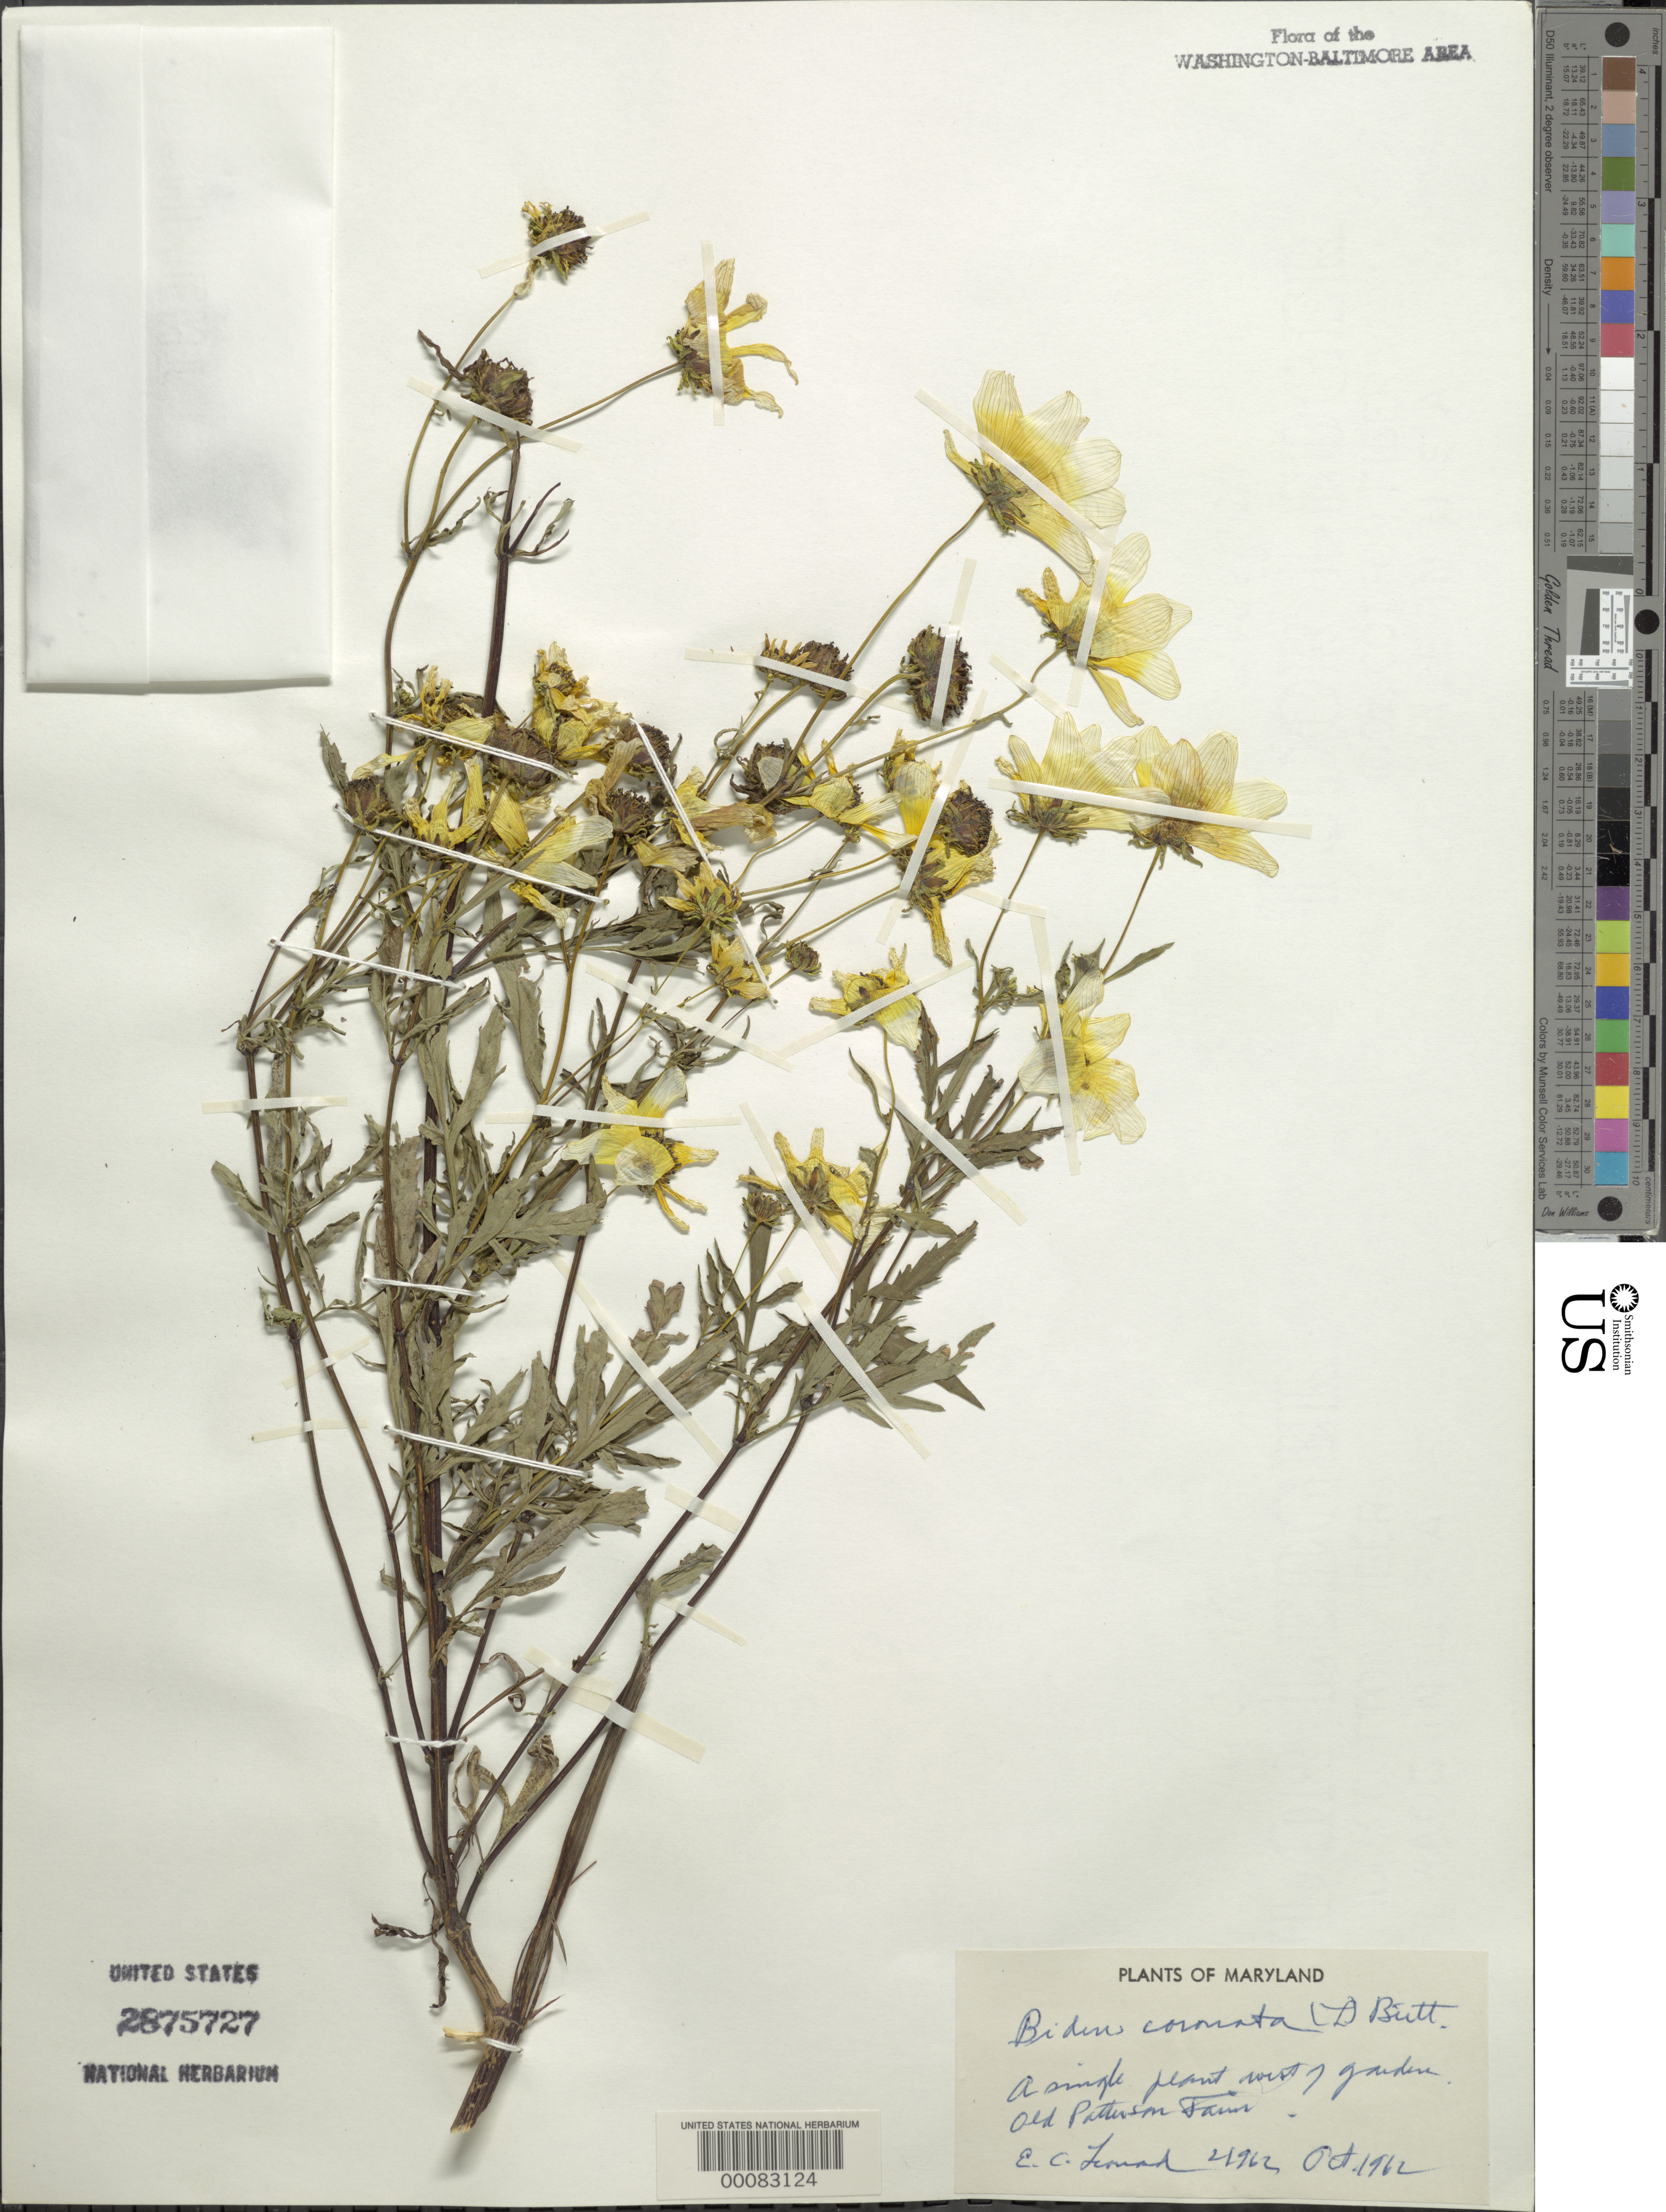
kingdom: Plantae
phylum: Tracheophyta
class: Magnoliopsida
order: Asterales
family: Asteraceae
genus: Bidens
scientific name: Bidens trichosperma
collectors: E. C. Leonard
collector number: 21962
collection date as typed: Oct 1962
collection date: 1962-10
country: United States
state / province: Maryland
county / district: Calvert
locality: Old Patterson Farm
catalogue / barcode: US 2875727